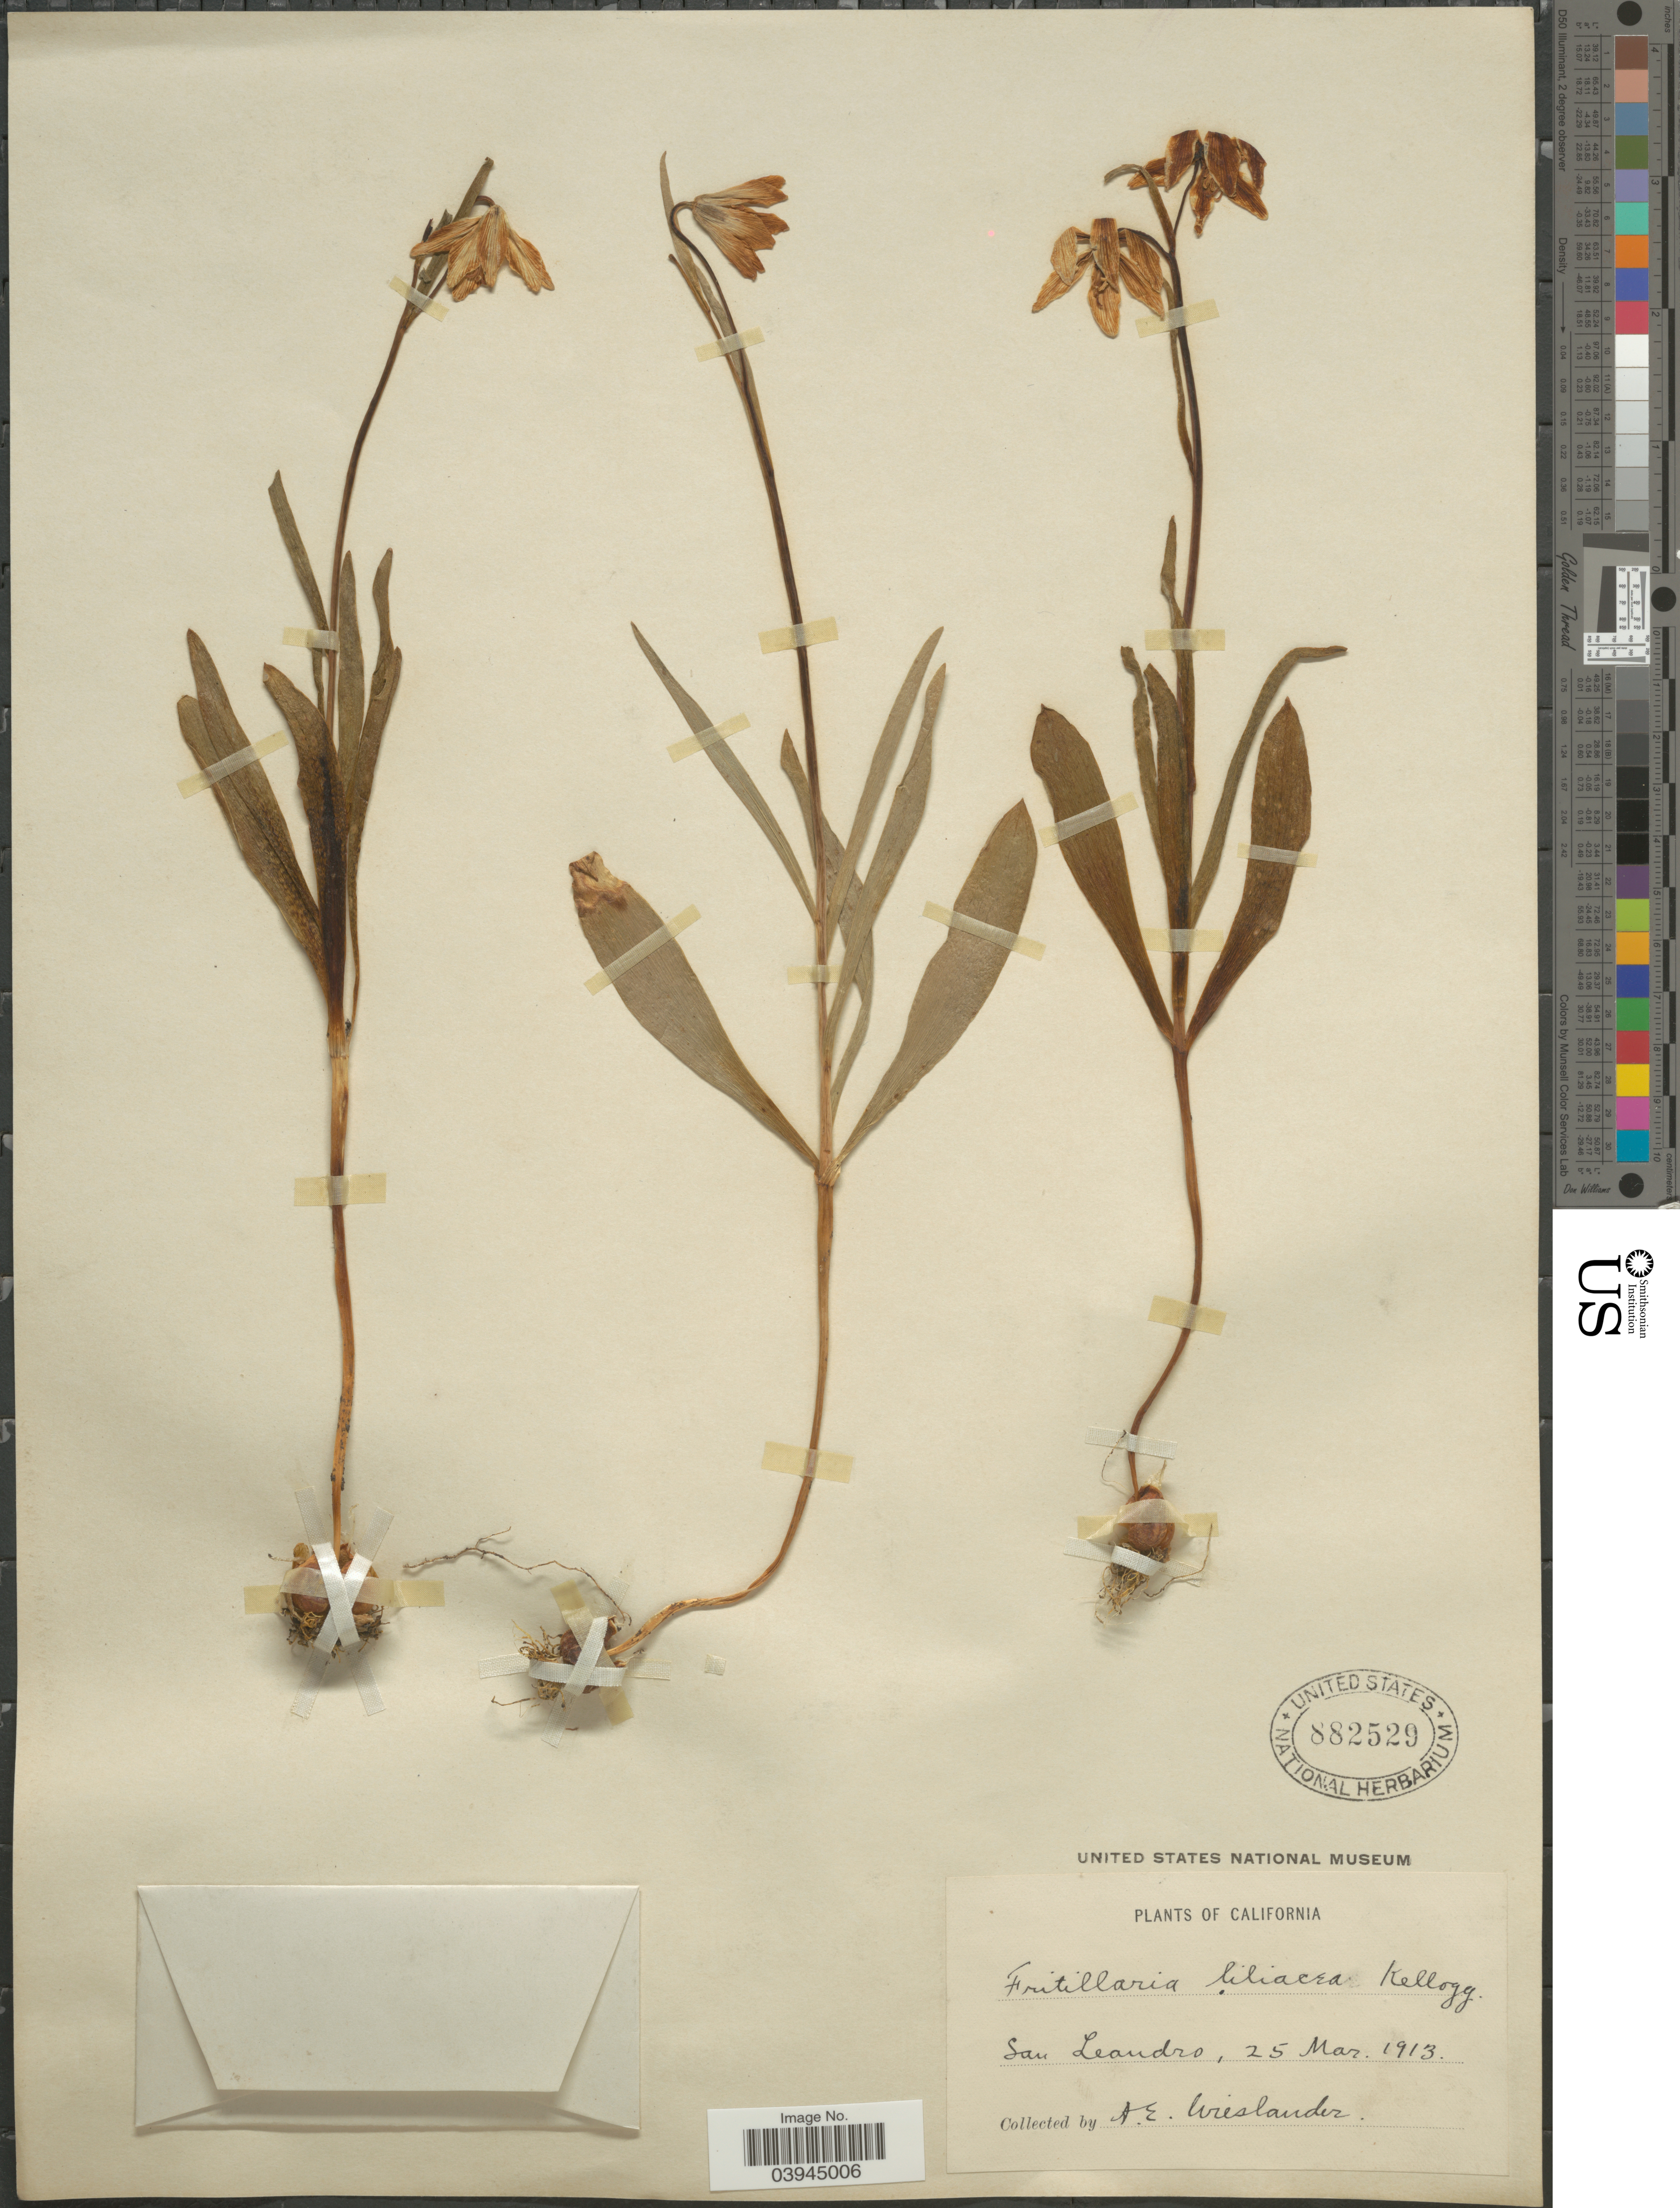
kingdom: Plantae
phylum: Tracheophyta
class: Liliopsida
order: Liliales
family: Liliaceae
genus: Fritillaria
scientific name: Fritillaria liliacea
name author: Lindl.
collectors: A. E. Wieslander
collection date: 1913-03-25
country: United States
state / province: California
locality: San Leandro.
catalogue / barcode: US 882529